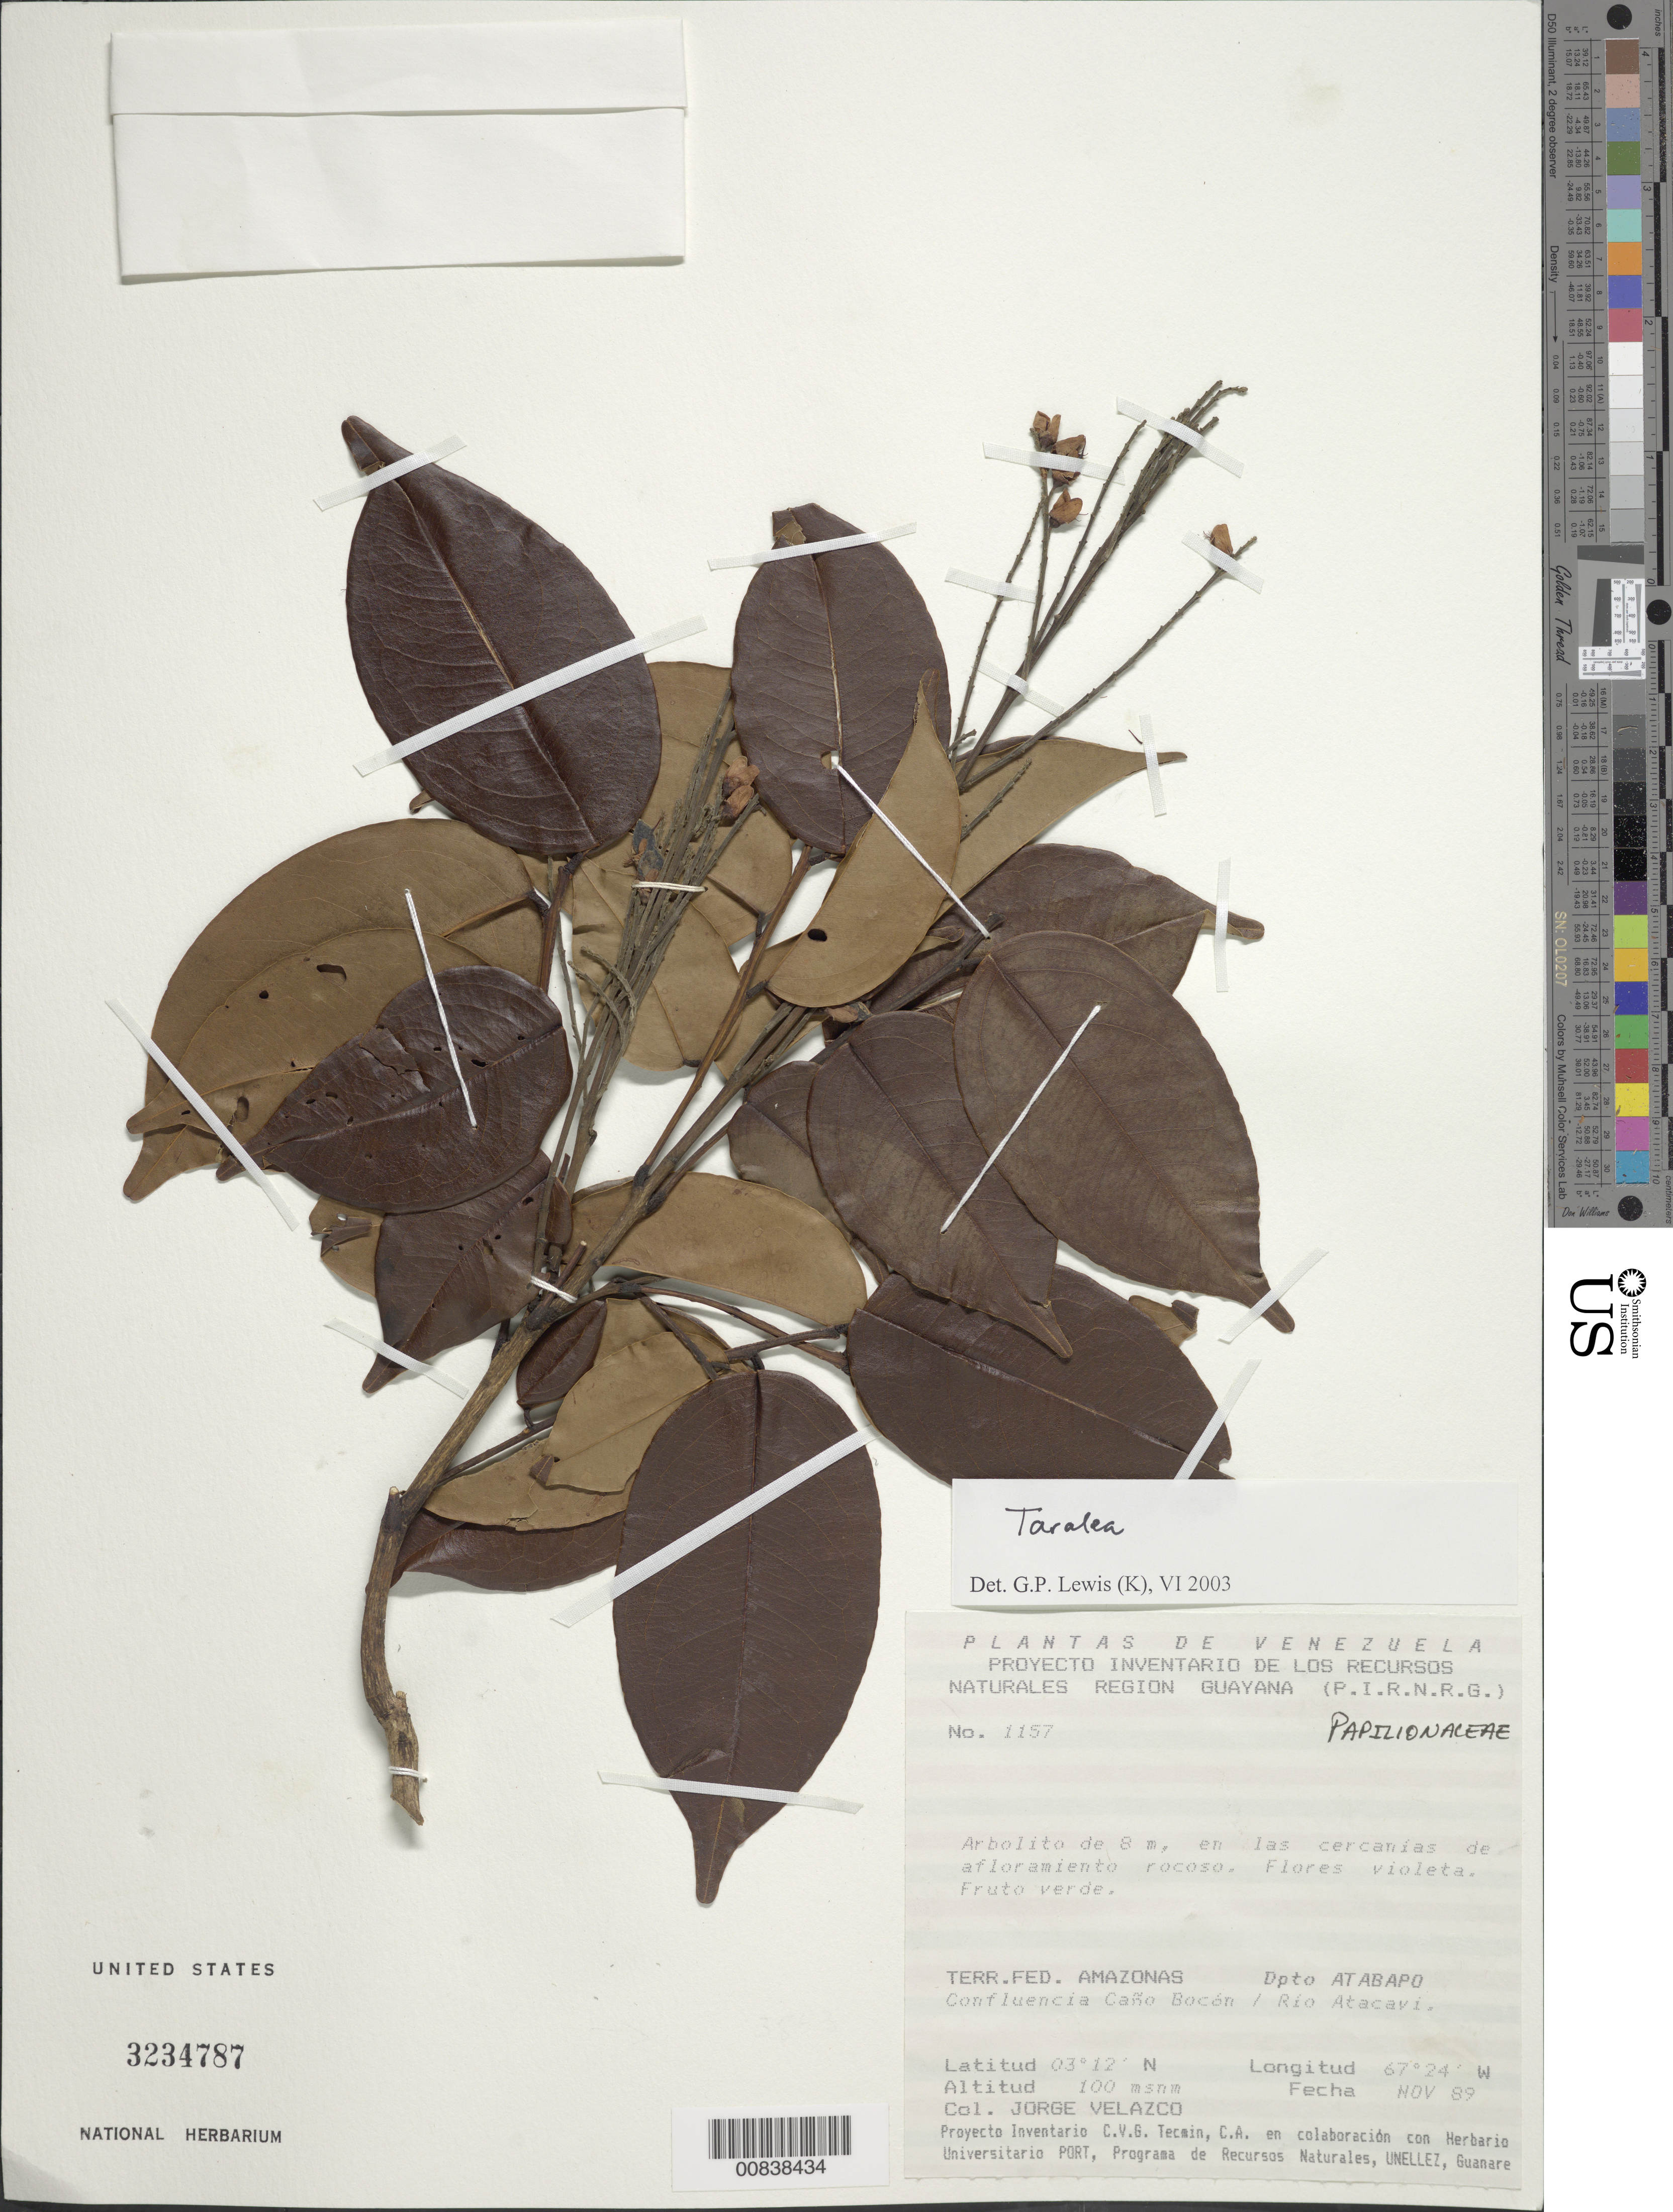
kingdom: Plantae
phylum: Tracheophyta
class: Magnoliopsida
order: Fabales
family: Fabaceae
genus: Taralea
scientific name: Taralea sp.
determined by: Lewis, Gwilym P.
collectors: J. Velazco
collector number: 1157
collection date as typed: Nov-89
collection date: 1989-11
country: Venezuela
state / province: Amazonas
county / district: Atabapo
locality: confluencia Caño Bocon and Rio Atacavi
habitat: Cercanias de afloramiento rocoso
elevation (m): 100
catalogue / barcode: US 3234787